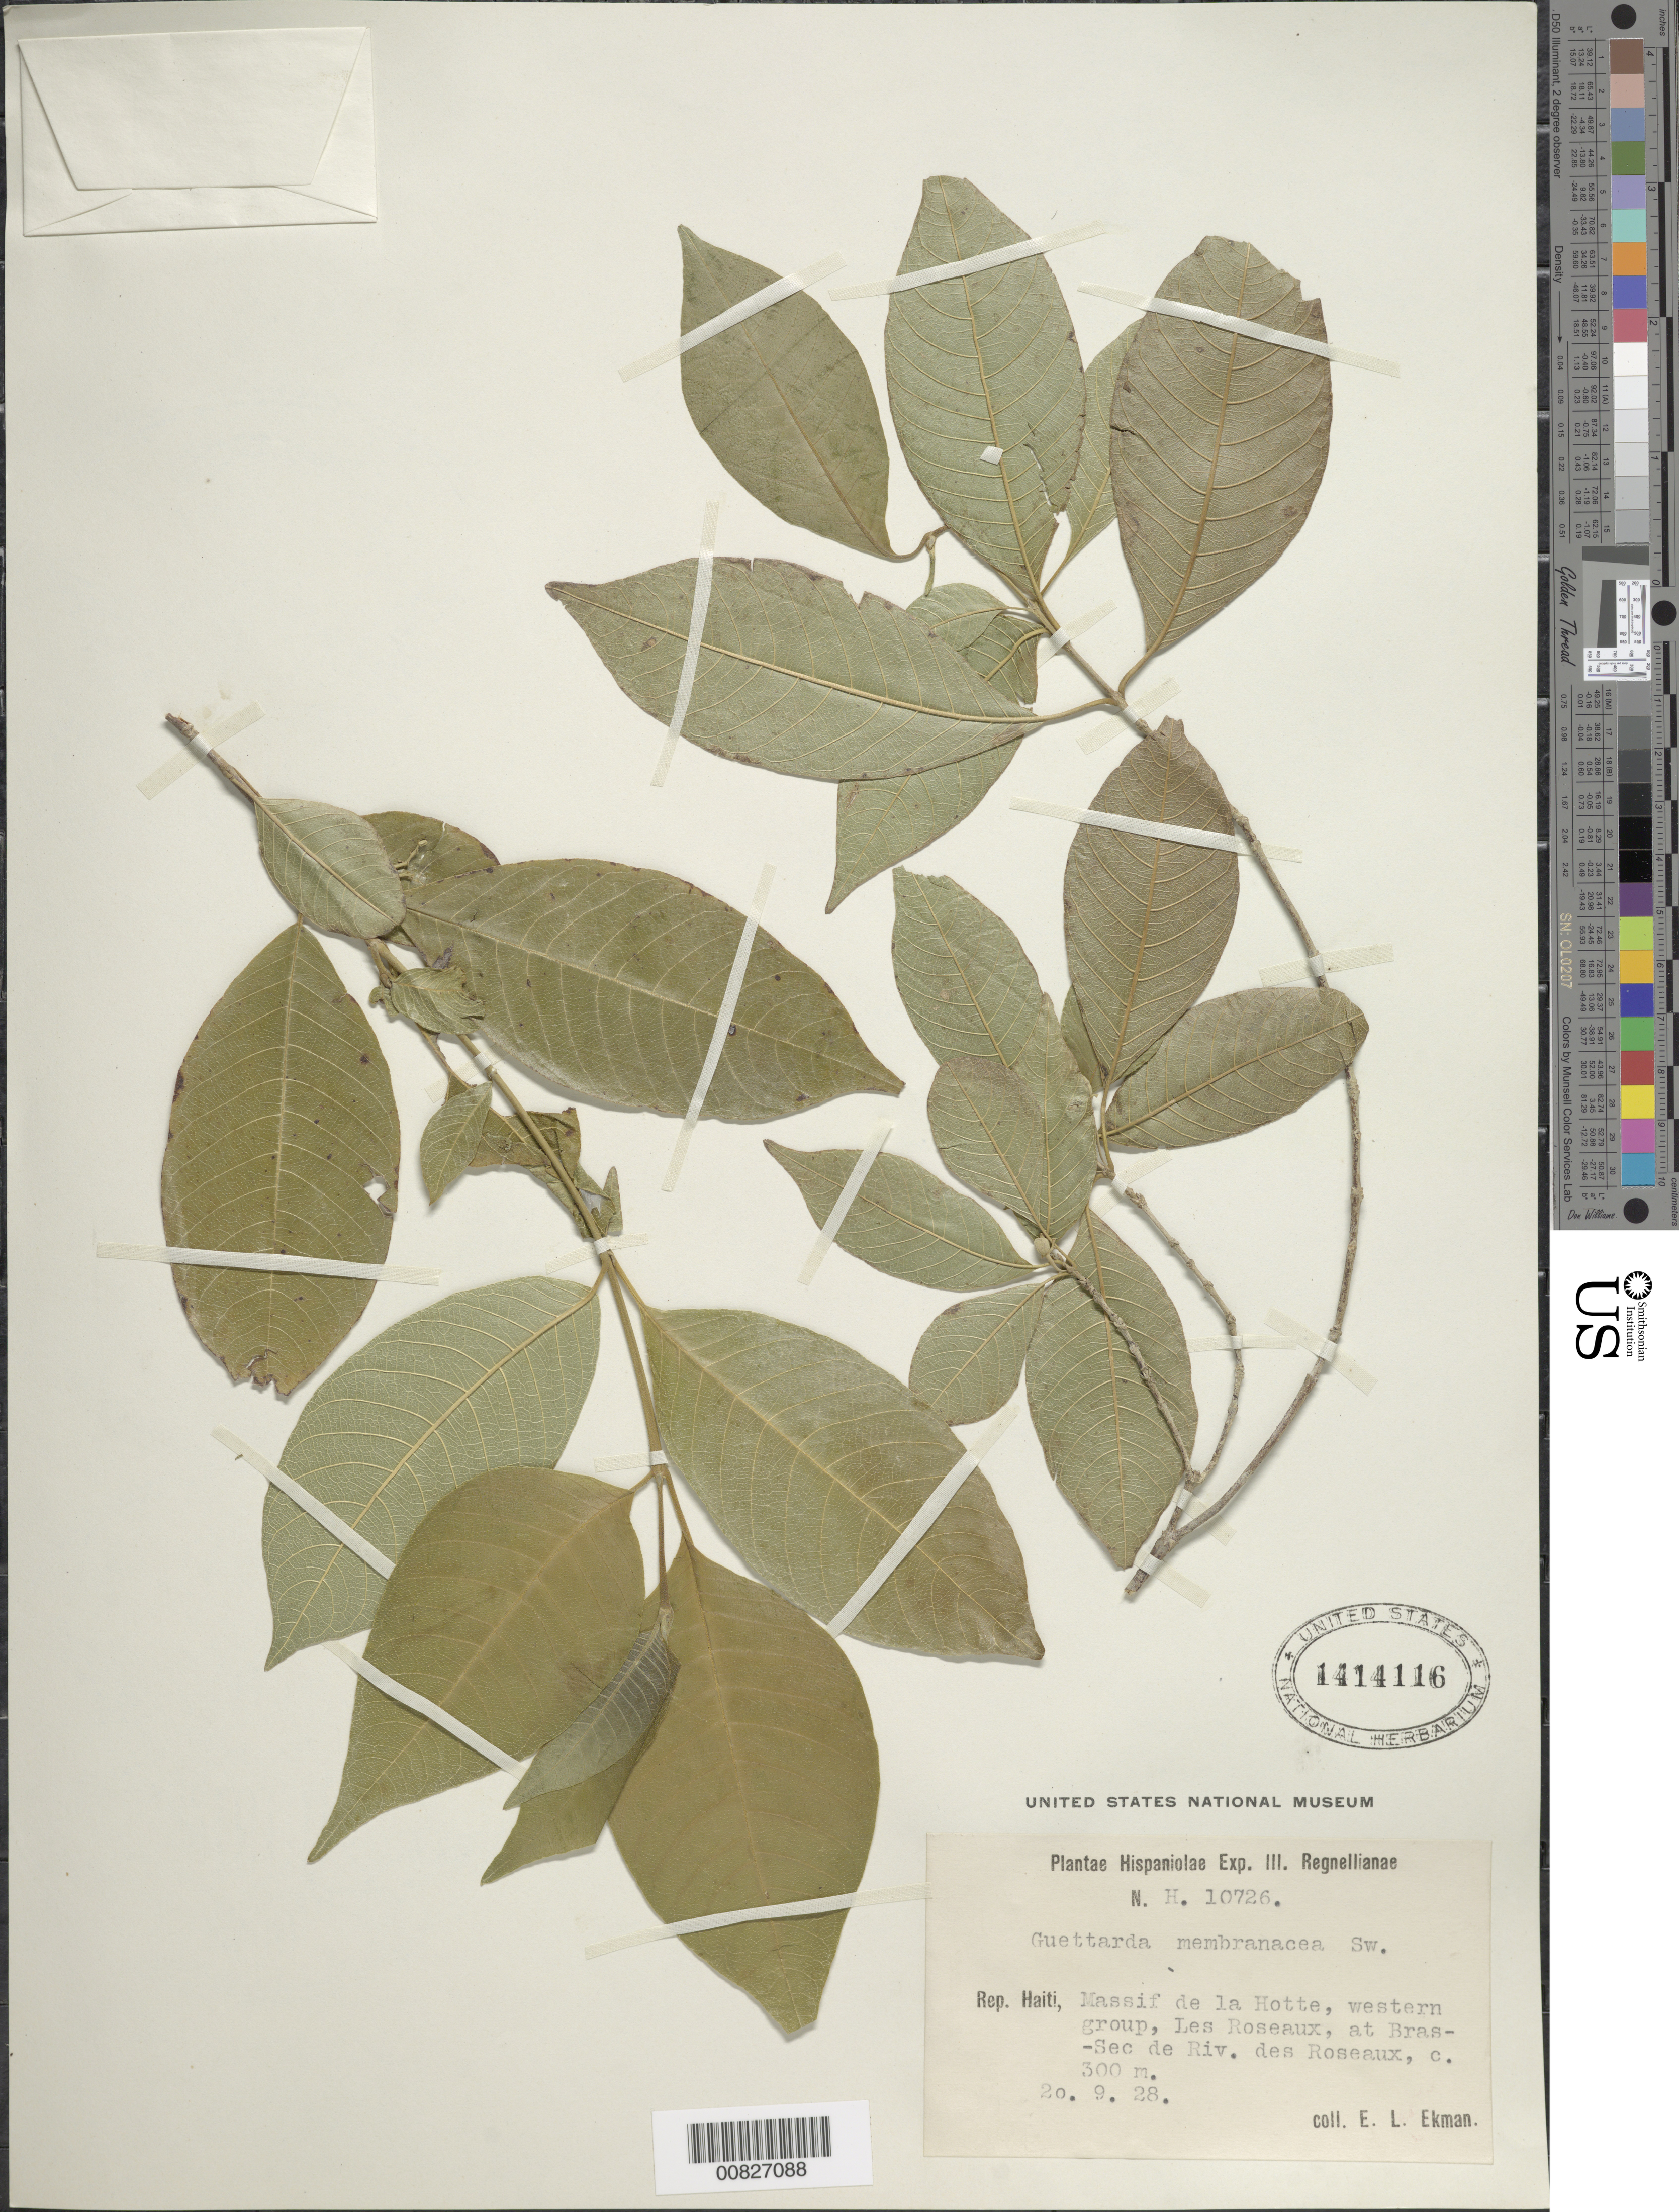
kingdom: Plantae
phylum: Tracheophyta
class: Magnoliopsida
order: Gentianales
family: Rubiaceae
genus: Guettarda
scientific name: Guettarda membranacea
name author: Sw.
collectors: E. L. Ekman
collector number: H 10726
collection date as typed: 20 Sep 1928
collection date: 1928-09-20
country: Haiti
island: Hispaniola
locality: Massif de la Hotte, western group, Les Roseaux, at Bras-Sec de Riv. des Roseaux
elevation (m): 300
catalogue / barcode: US 1414116